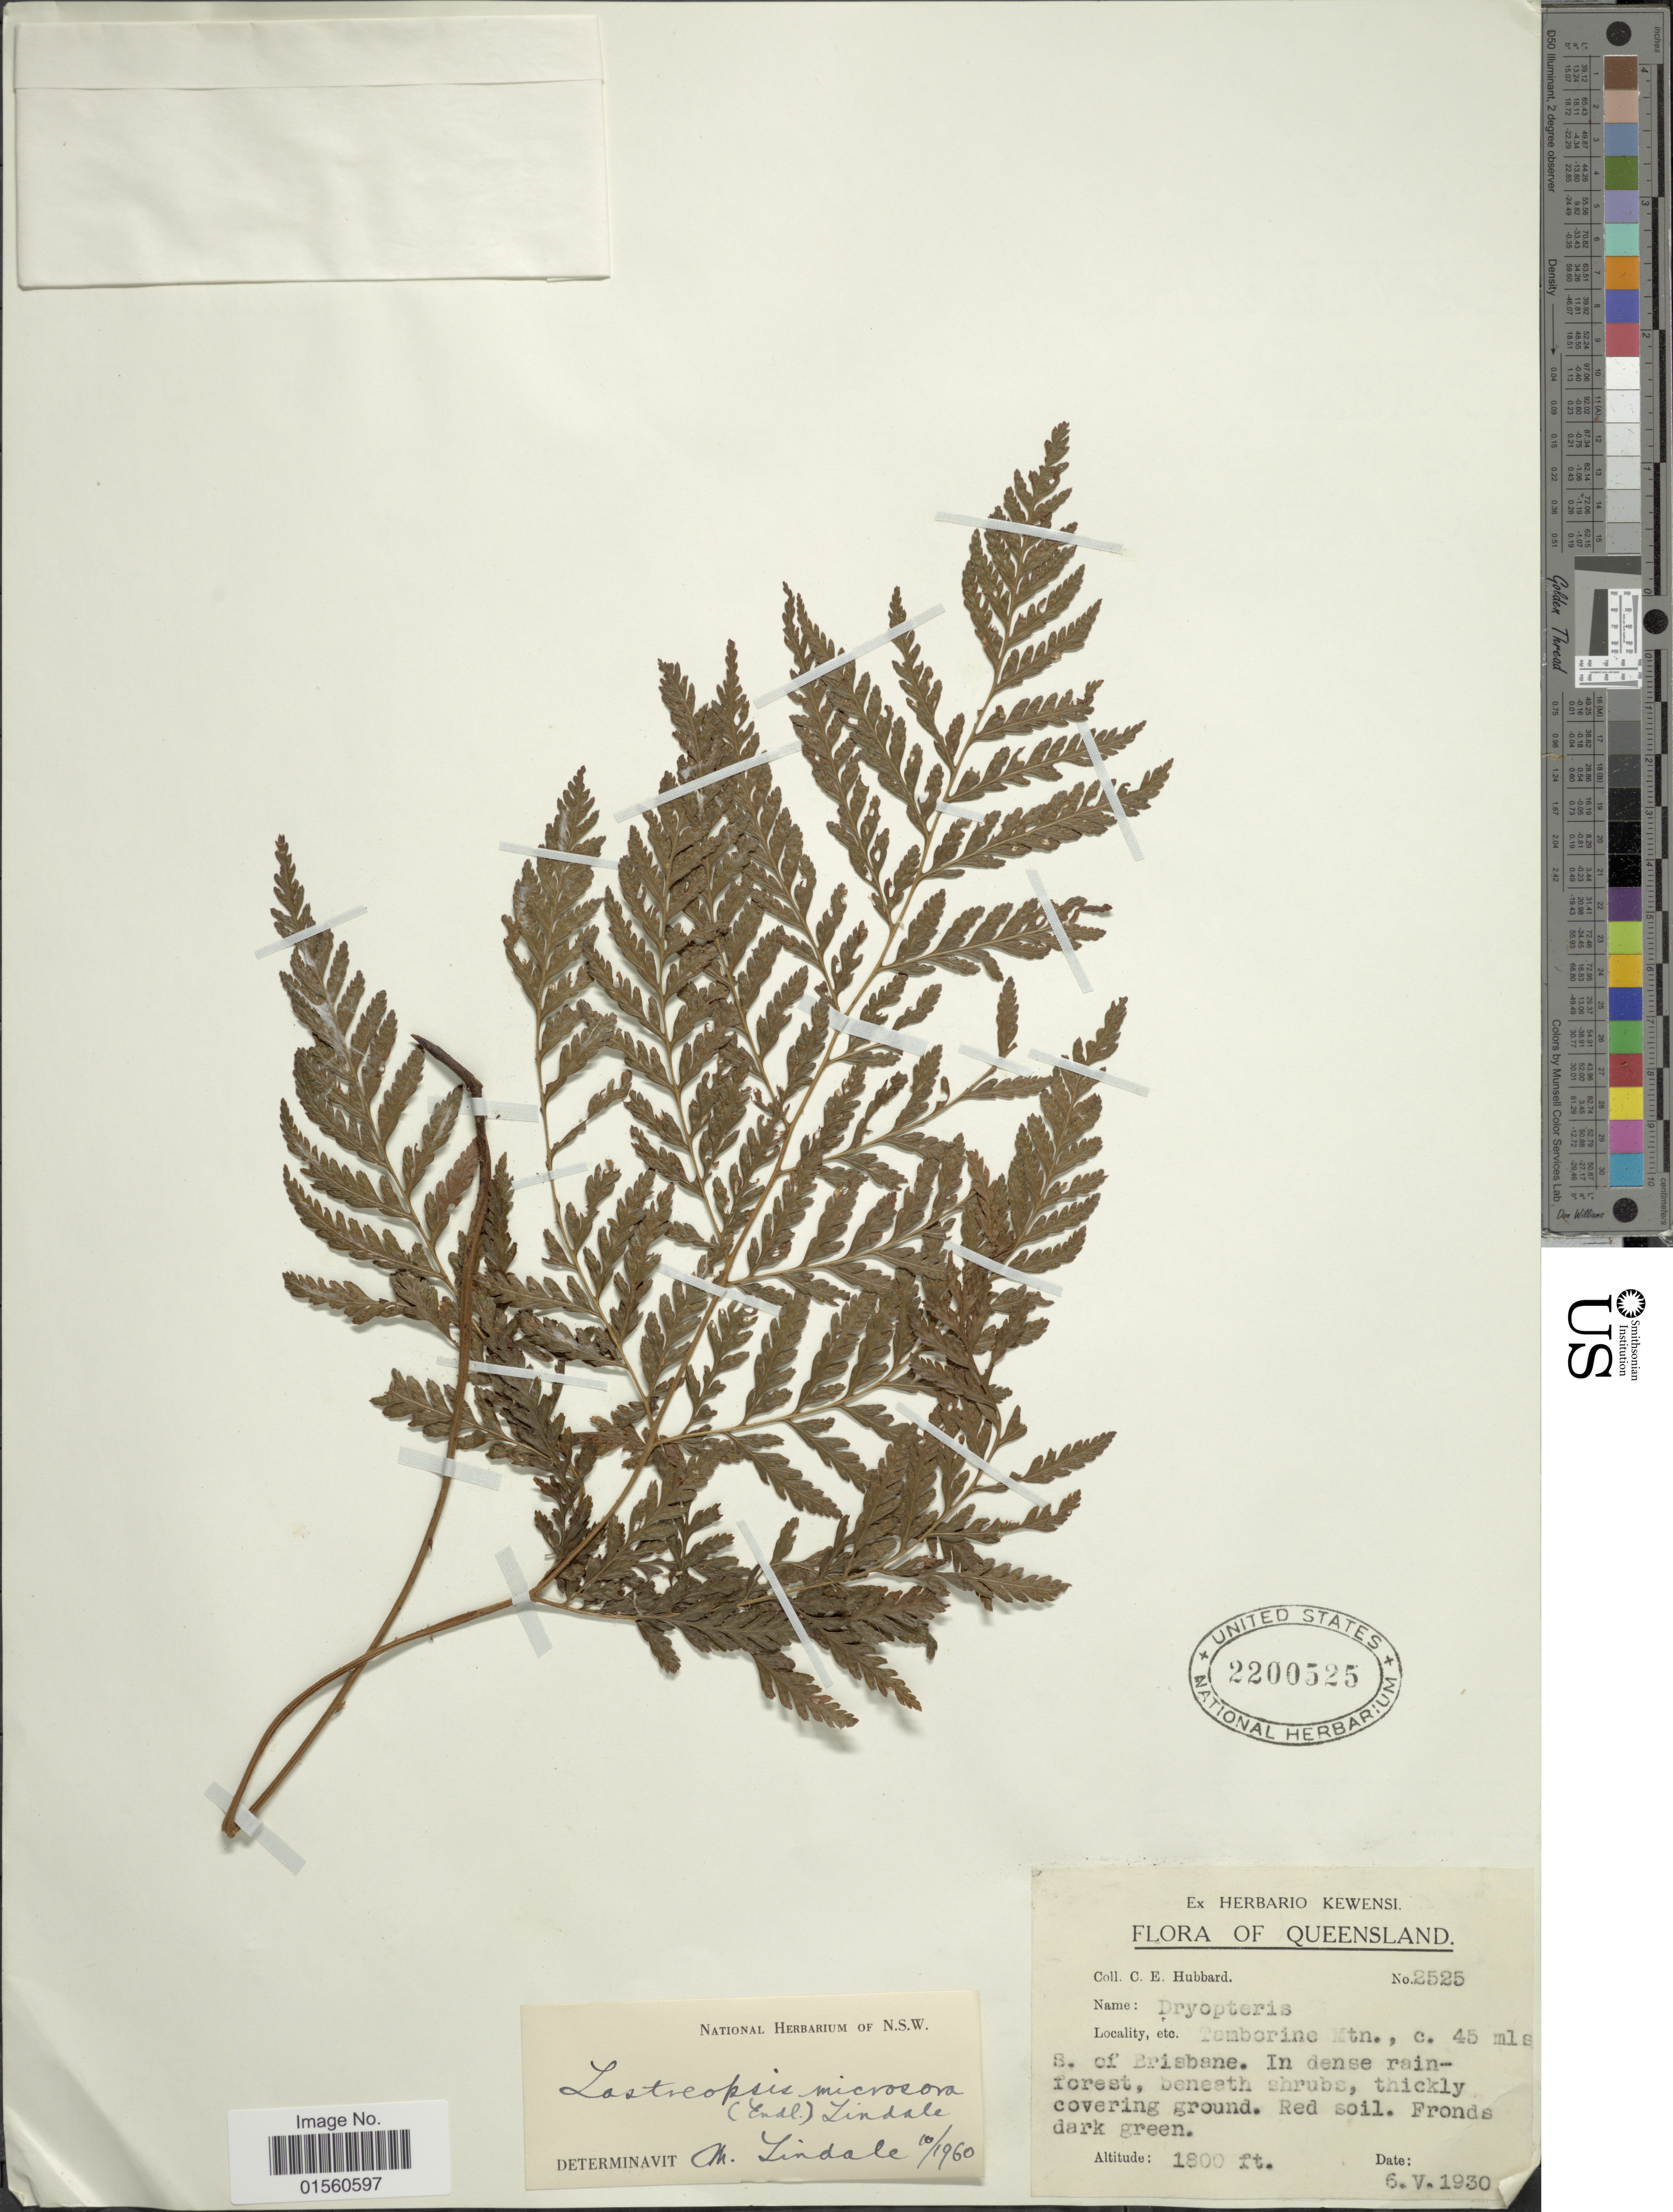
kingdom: Plantae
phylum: Tracheophyta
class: Polypodiopsida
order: Polypodiales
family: Dryopteridaceae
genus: Parapolystichum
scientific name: Parapolystichum microsorum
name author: (Endl.) Labiak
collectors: C. E. Hubbard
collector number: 2525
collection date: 1930-05-06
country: Australia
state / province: Queensland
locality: Tamborine Mtn., c. 45 mls S. of Brisbane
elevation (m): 549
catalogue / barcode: US 2200525